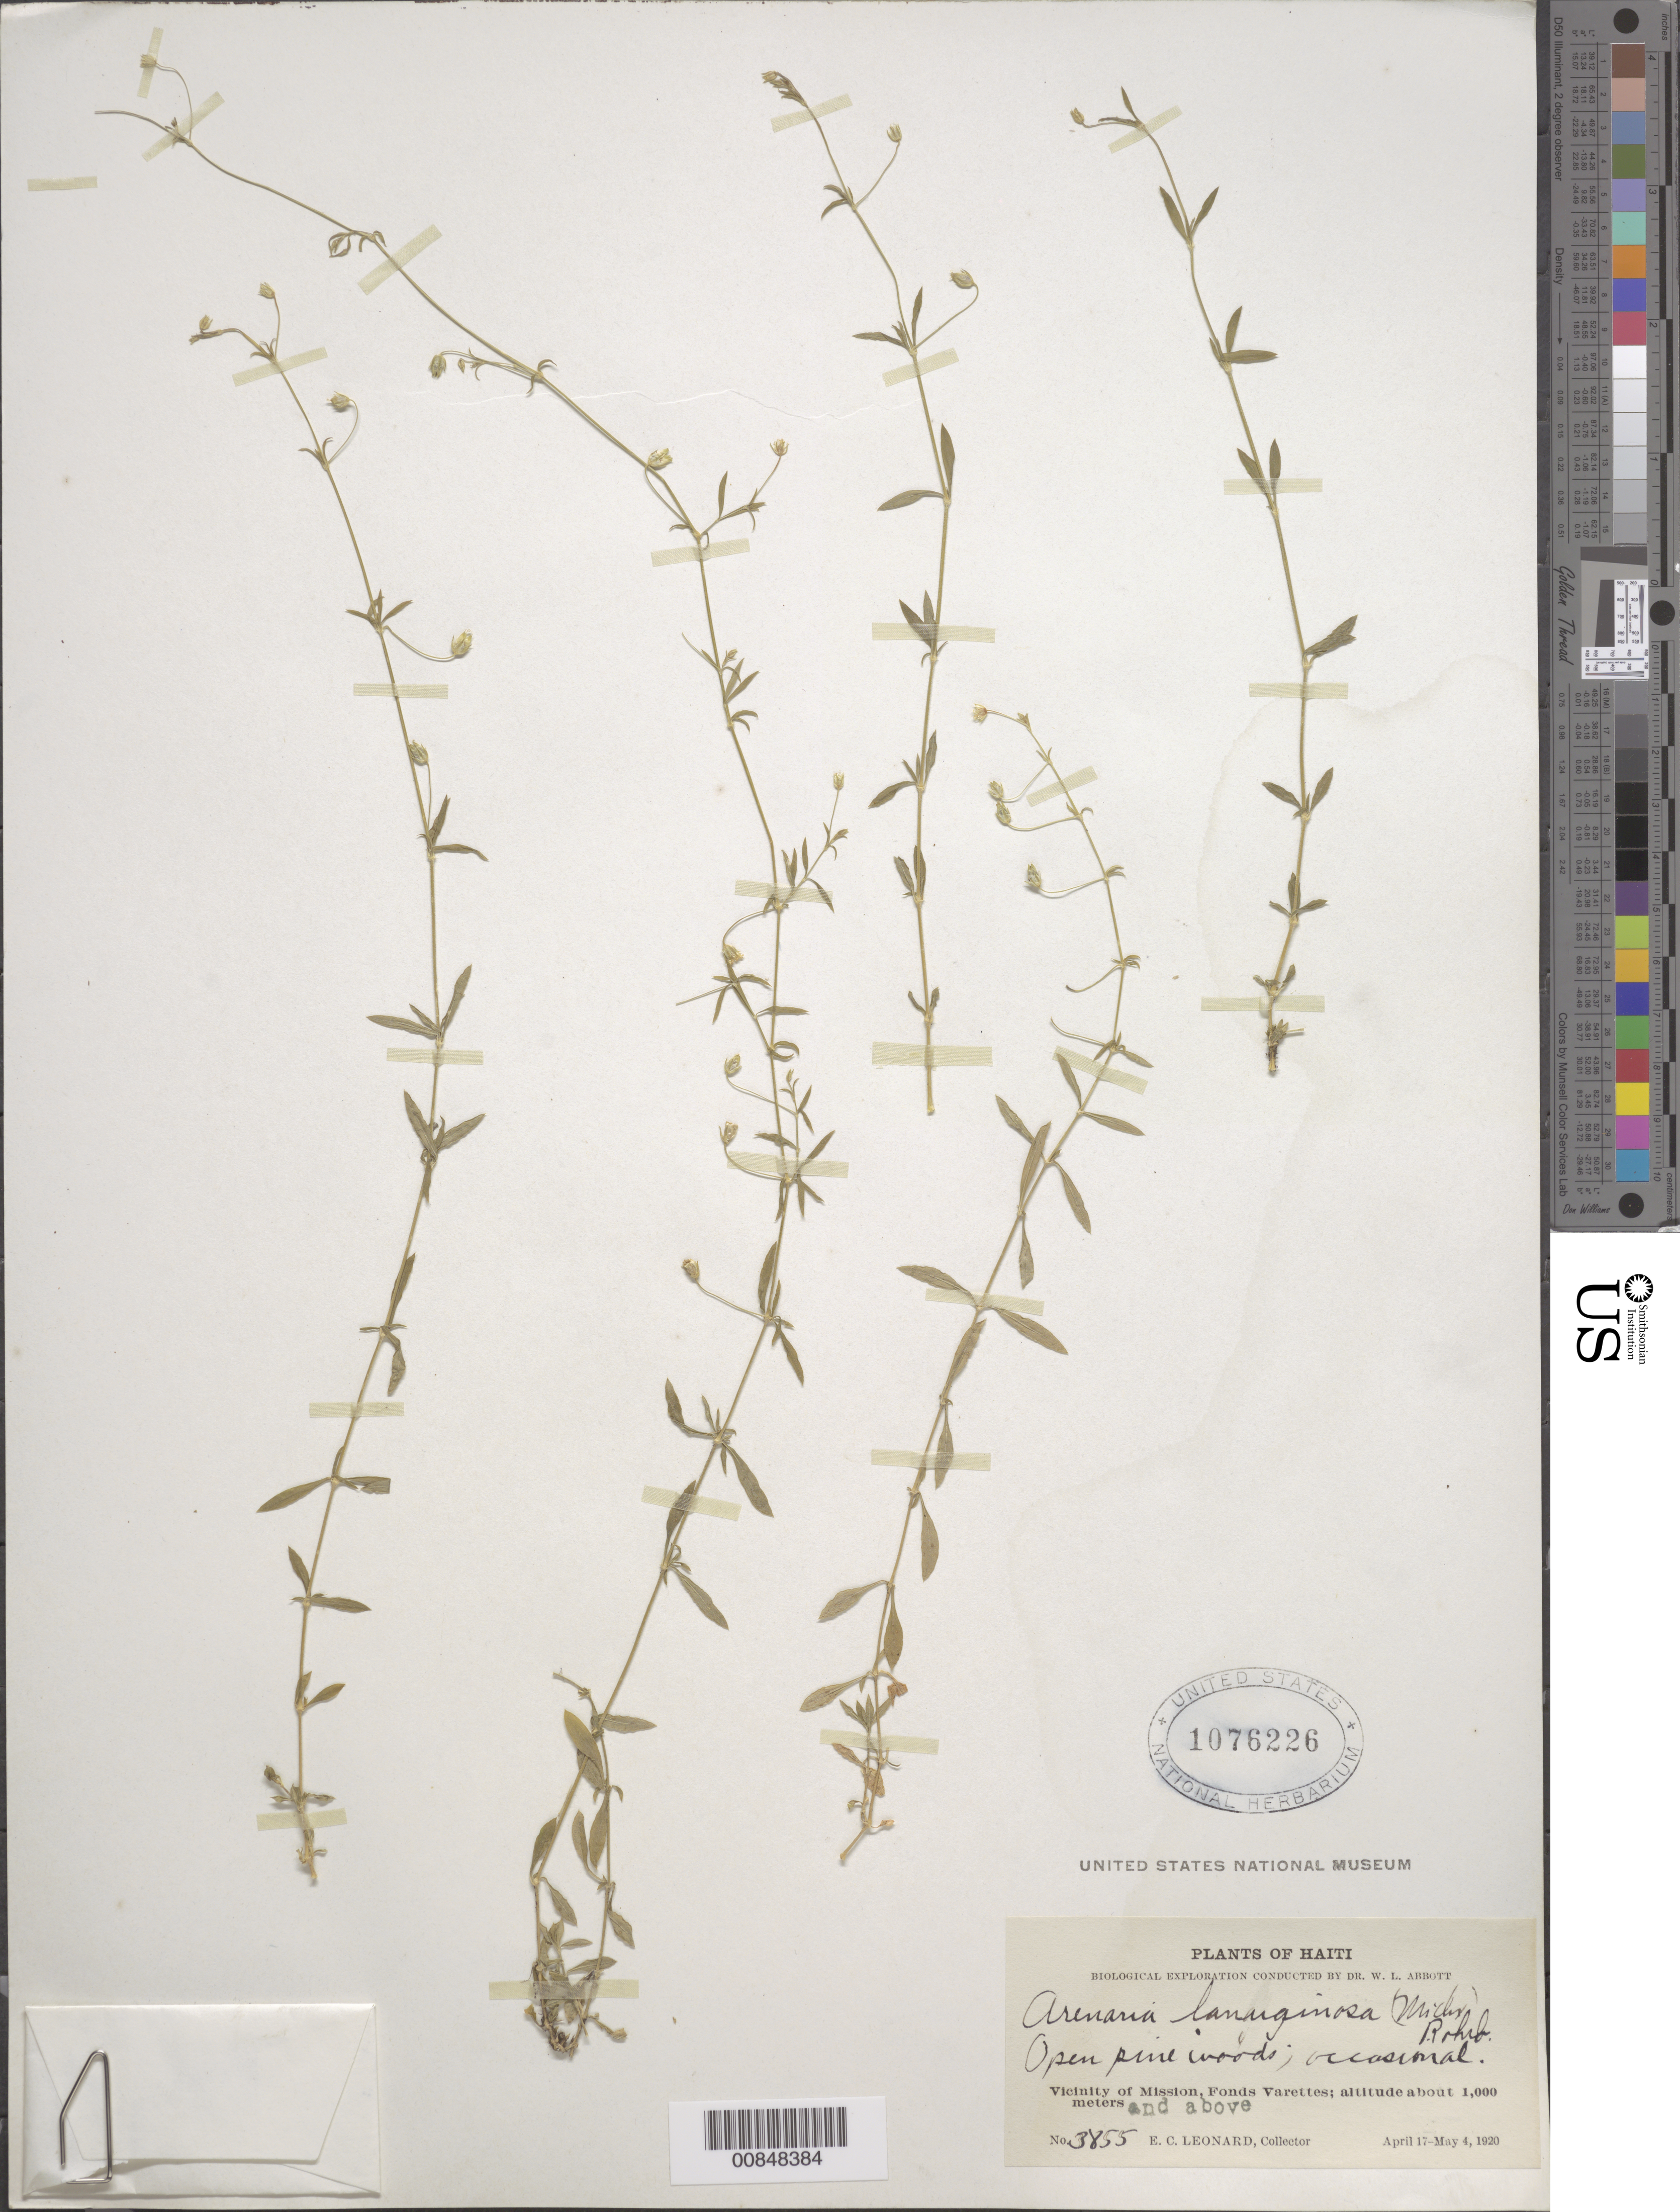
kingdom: Plantae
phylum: Tracheophyta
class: Magnoliopsida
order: Caryophyllales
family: Caryophyllaceae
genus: Arenaria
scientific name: Arenaria lanuginosa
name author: (Michx.) Rohrb.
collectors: E. C. Leonard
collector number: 3855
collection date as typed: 17 Apr 1920 to 04 May 1920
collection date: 1920-04-17/1920-05-04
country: Haiti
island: Hispaniola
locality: Vicinity of Mission, Fonds Varettes.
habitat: Open pine woods.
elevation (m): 1000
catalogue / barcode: US 1076226